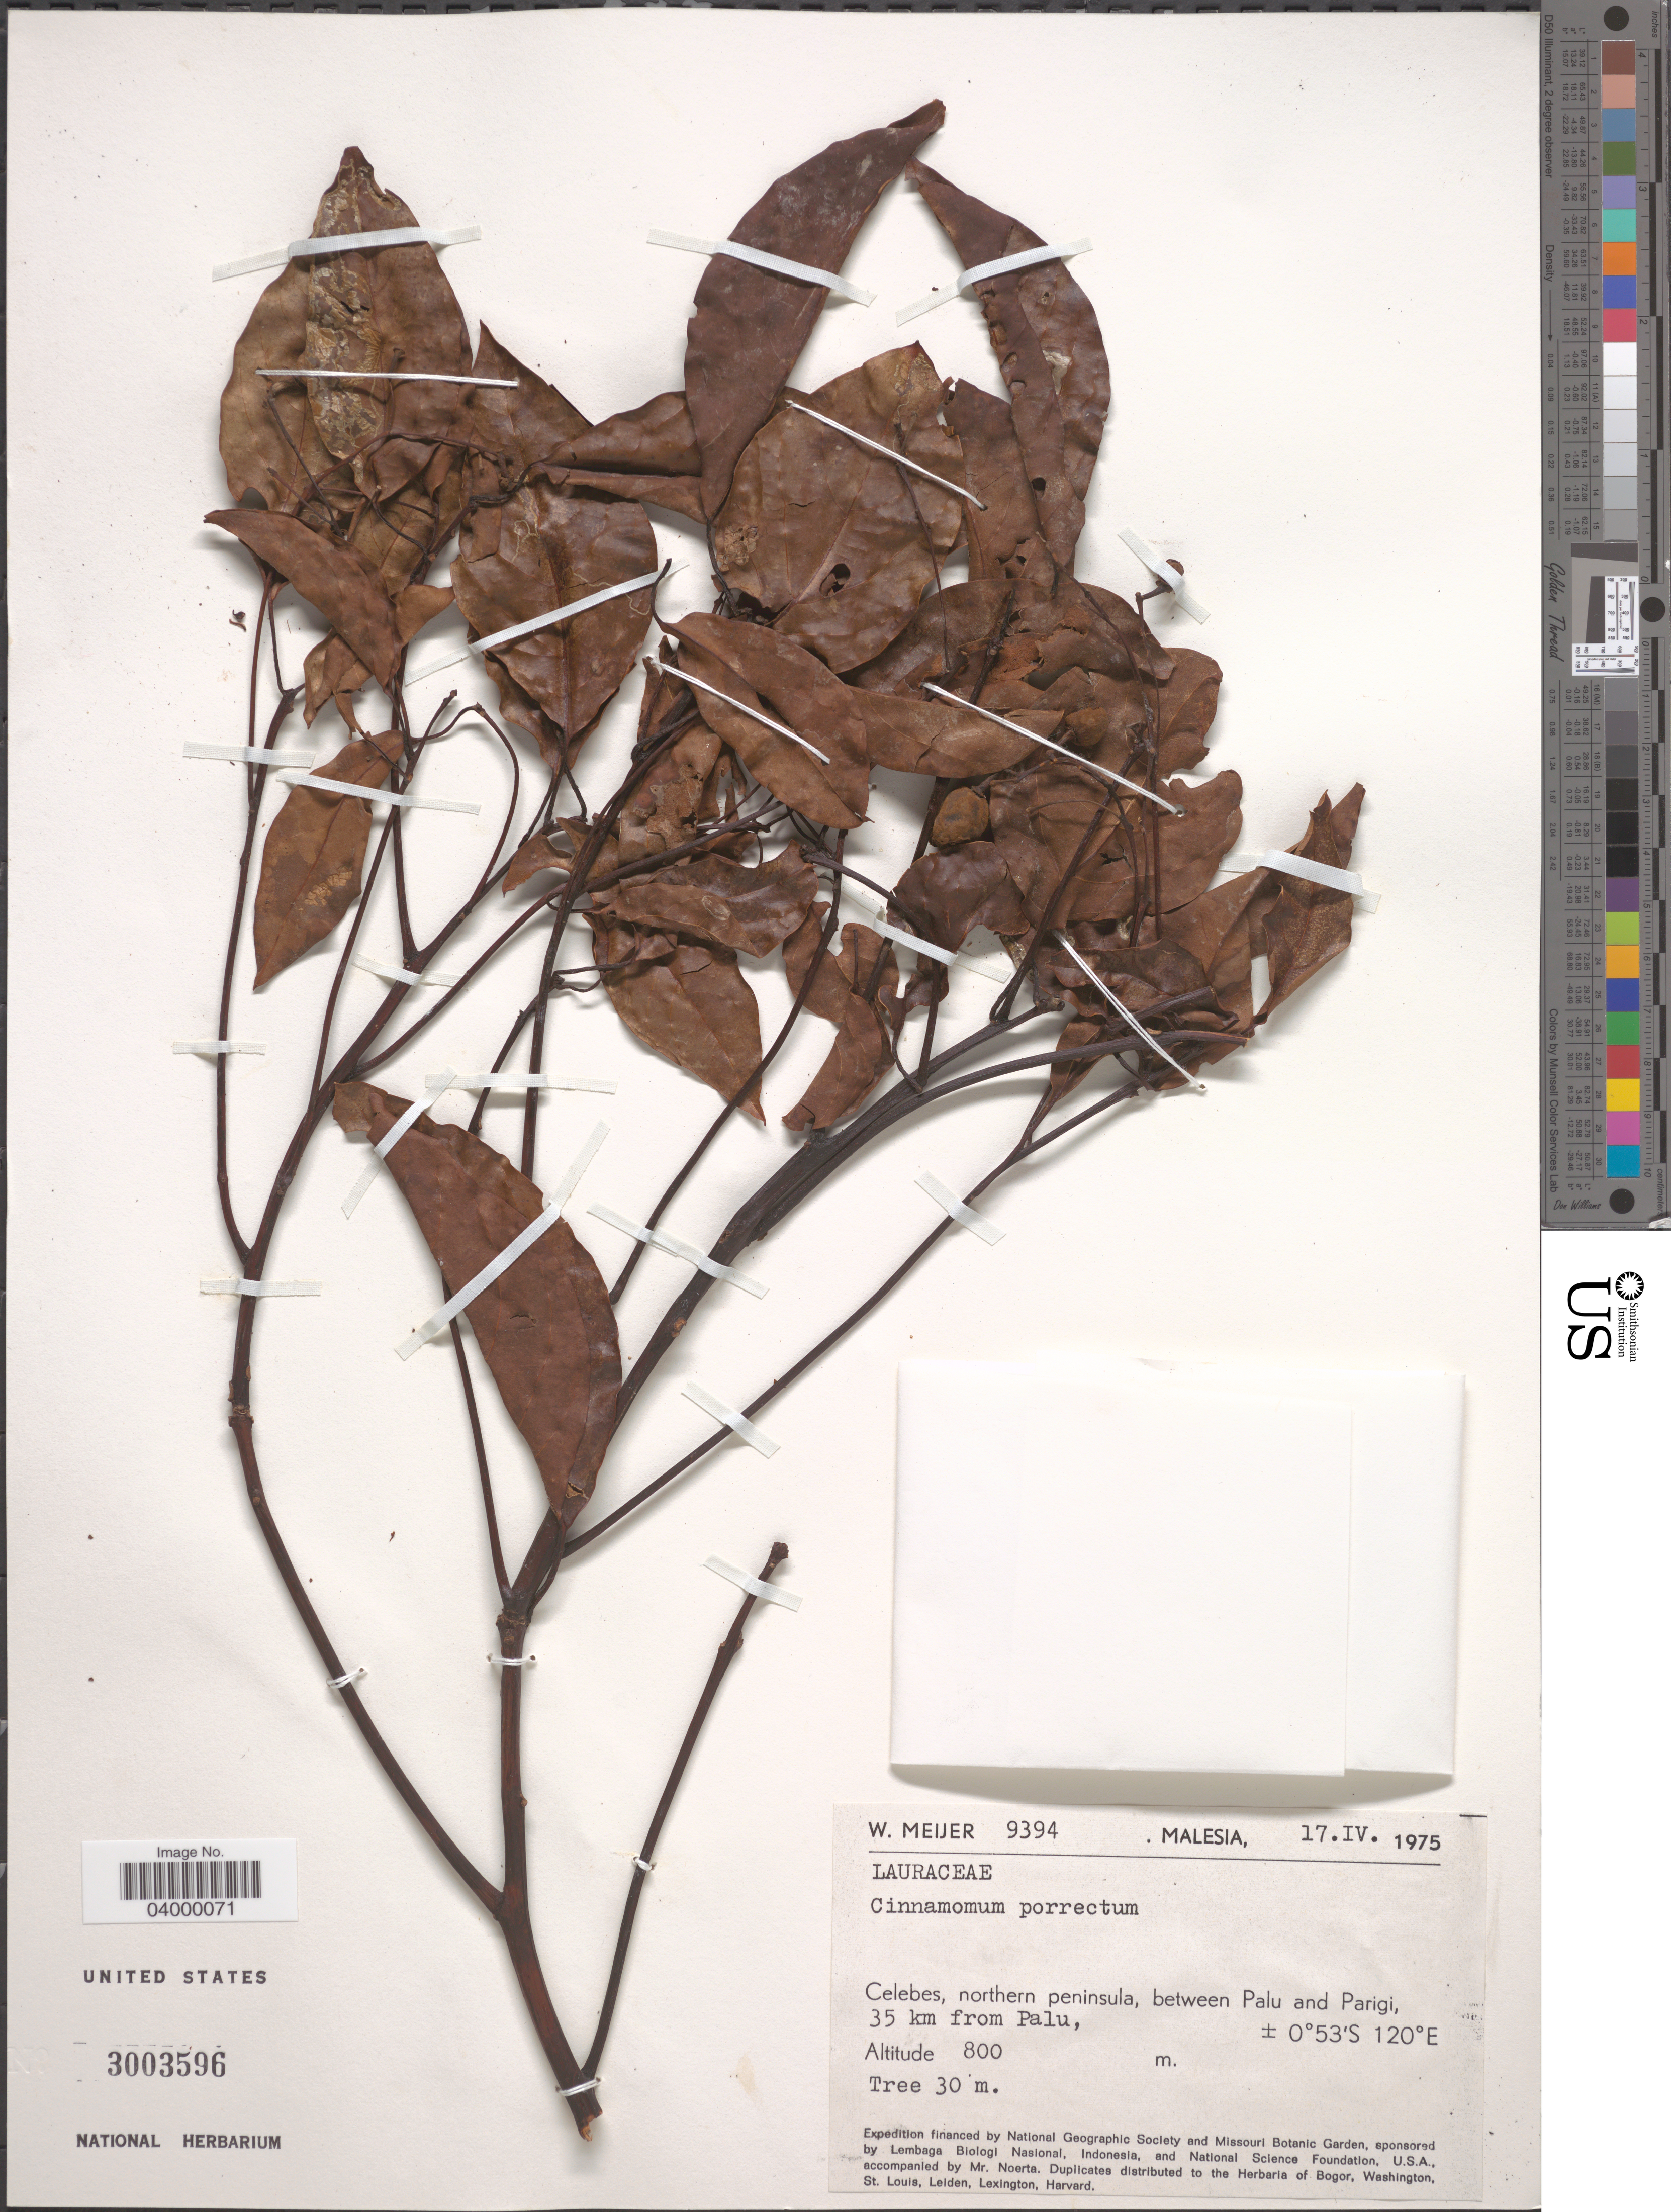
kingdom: Plantae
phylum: Tracheophyta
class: Magnoliopsida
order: Laurales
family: Lauraceae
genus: Cinnamomum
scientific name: Cinnamomum porrectum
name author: (Roxb.) Kosterm.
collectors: W. Meijer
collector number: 9394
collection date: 1975-04-17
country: Malaysia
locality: Malesia. Celebes, northern peninsula, between Palu and Parigi, 35 km from Palu.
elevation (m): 800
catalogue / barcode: US 3003596